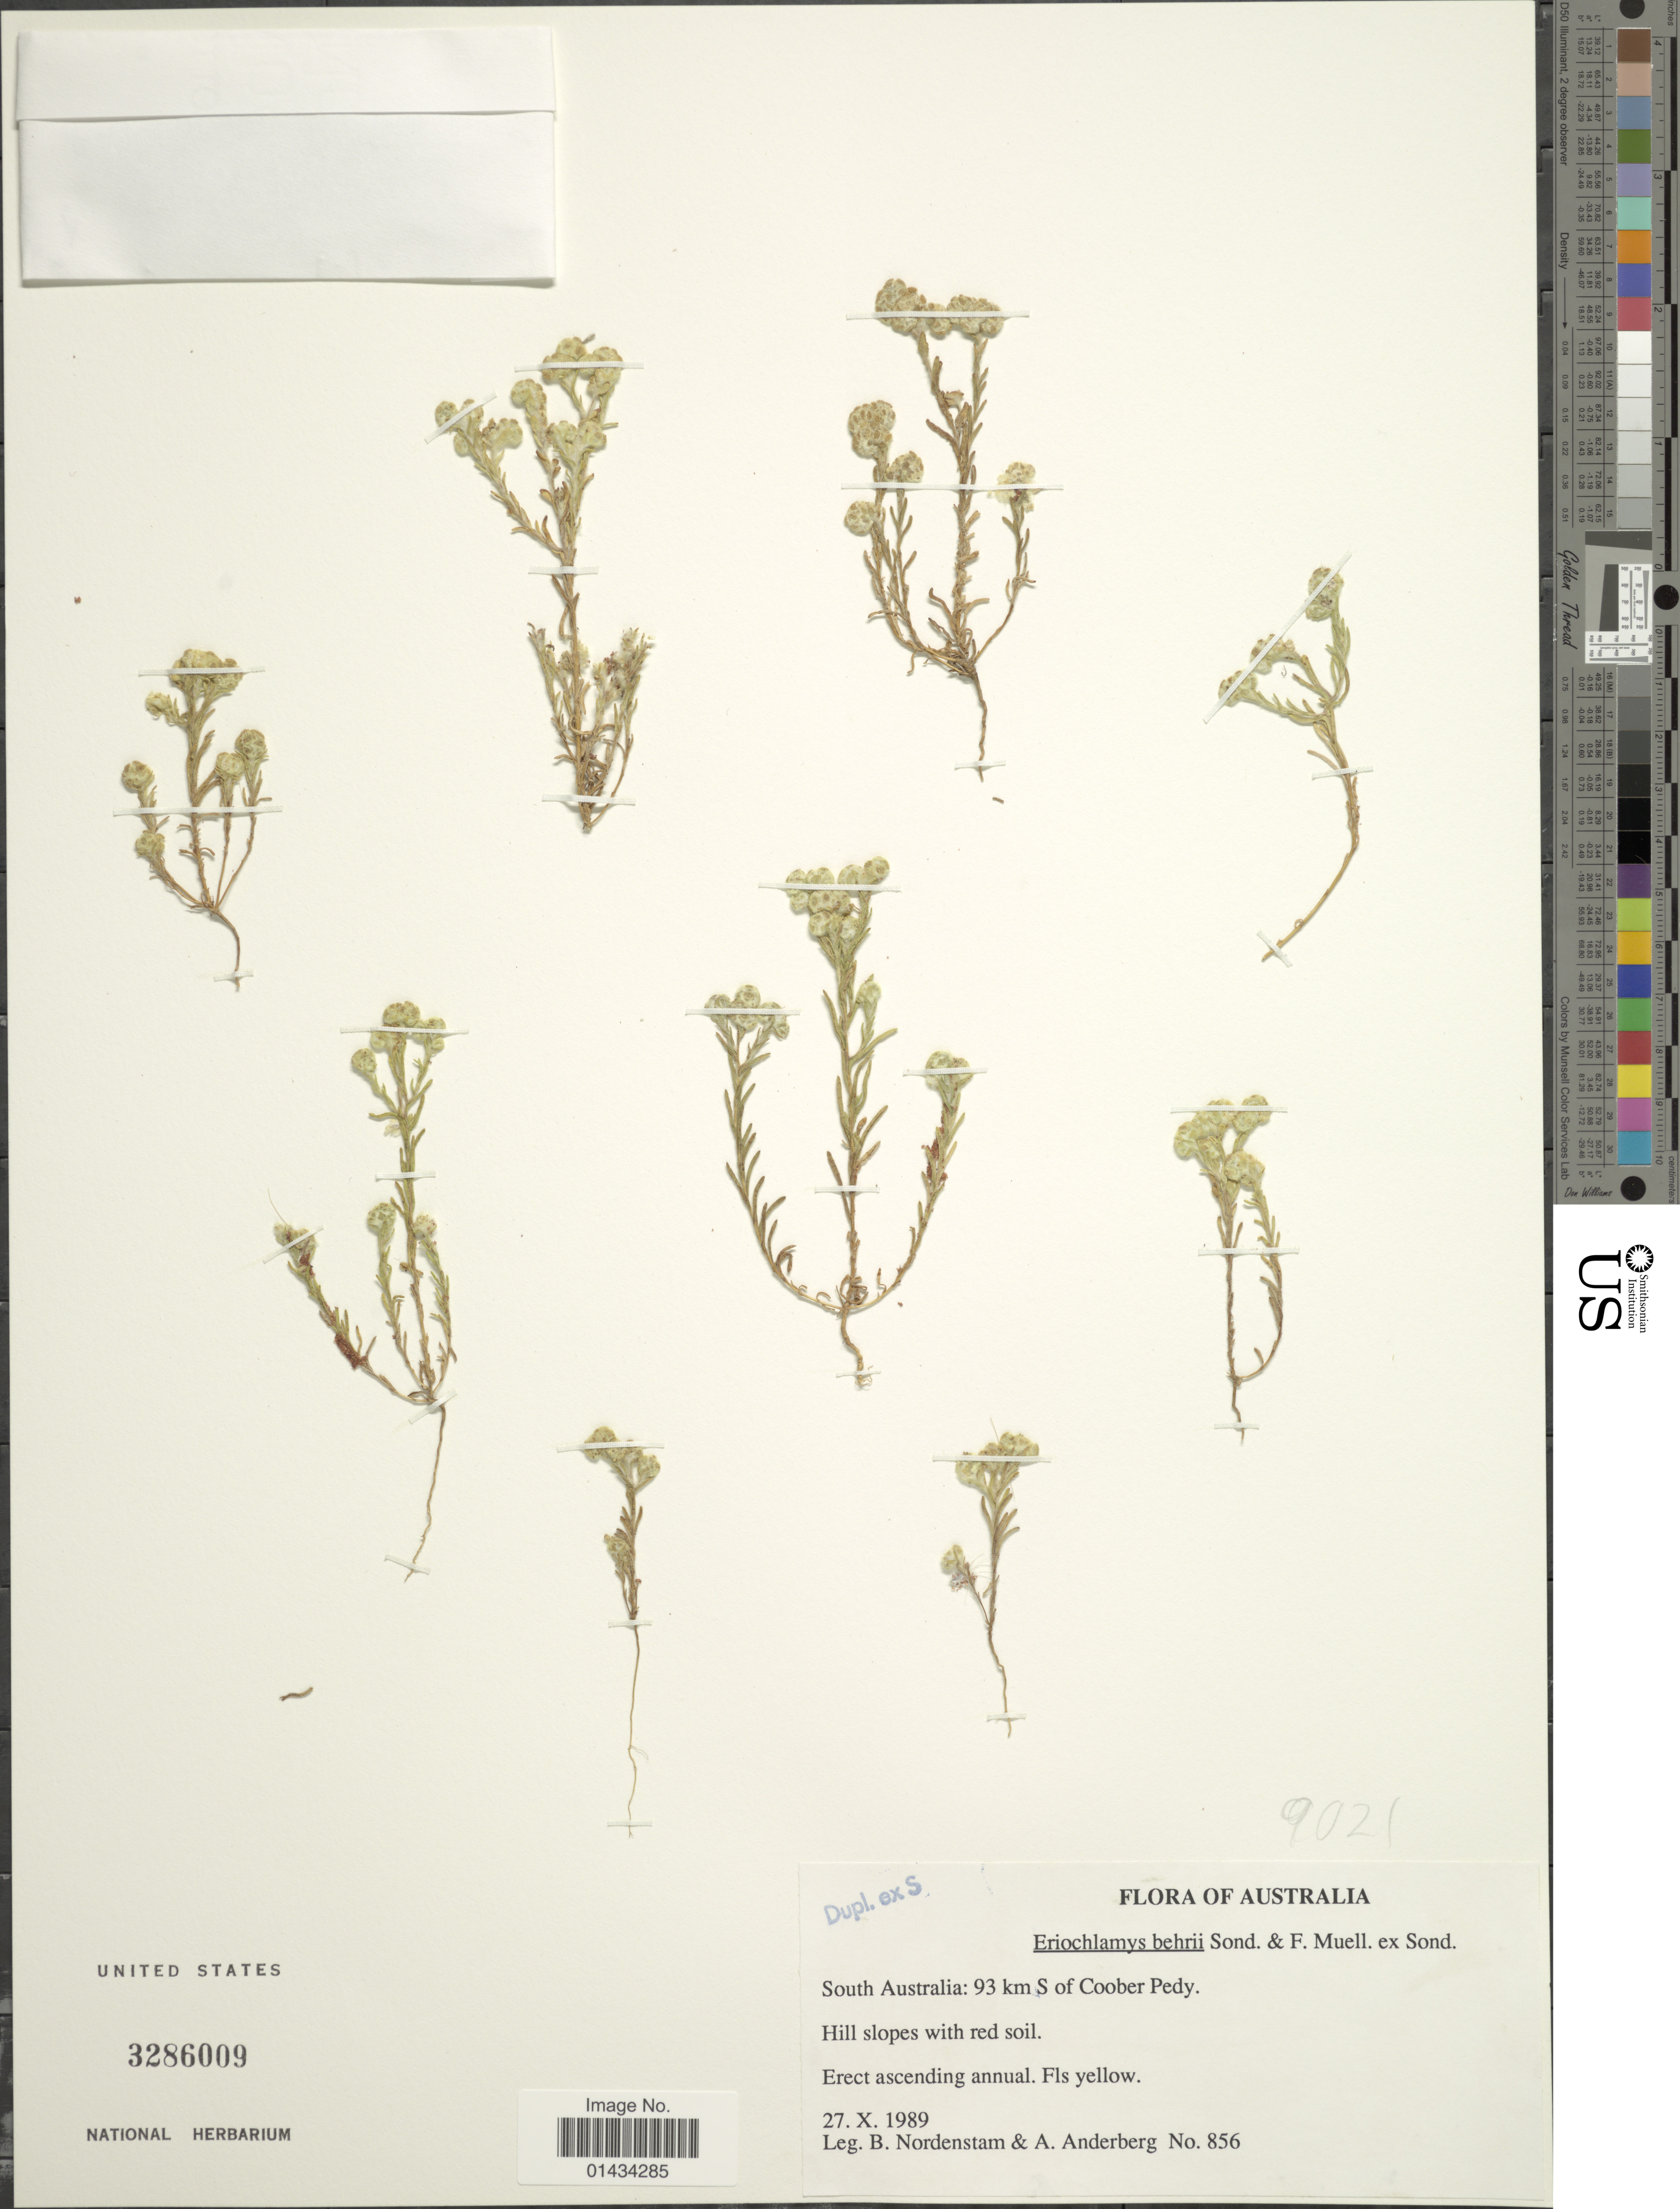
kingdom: Plantae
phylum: Tracheophyta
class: Magnoliopsida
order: Asterales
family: Asteraceae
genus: Eriochlamys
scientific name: Eriochlamys behrii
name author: (F. Muell.) J.H. Willis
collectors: B. Nordenstam & A. A. Anderberg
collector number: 856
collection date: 1989-10-27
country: Australia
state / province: South Australia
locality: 93 km S of Coober Pedy, hills slopes with red soil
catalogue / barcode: US 3286009